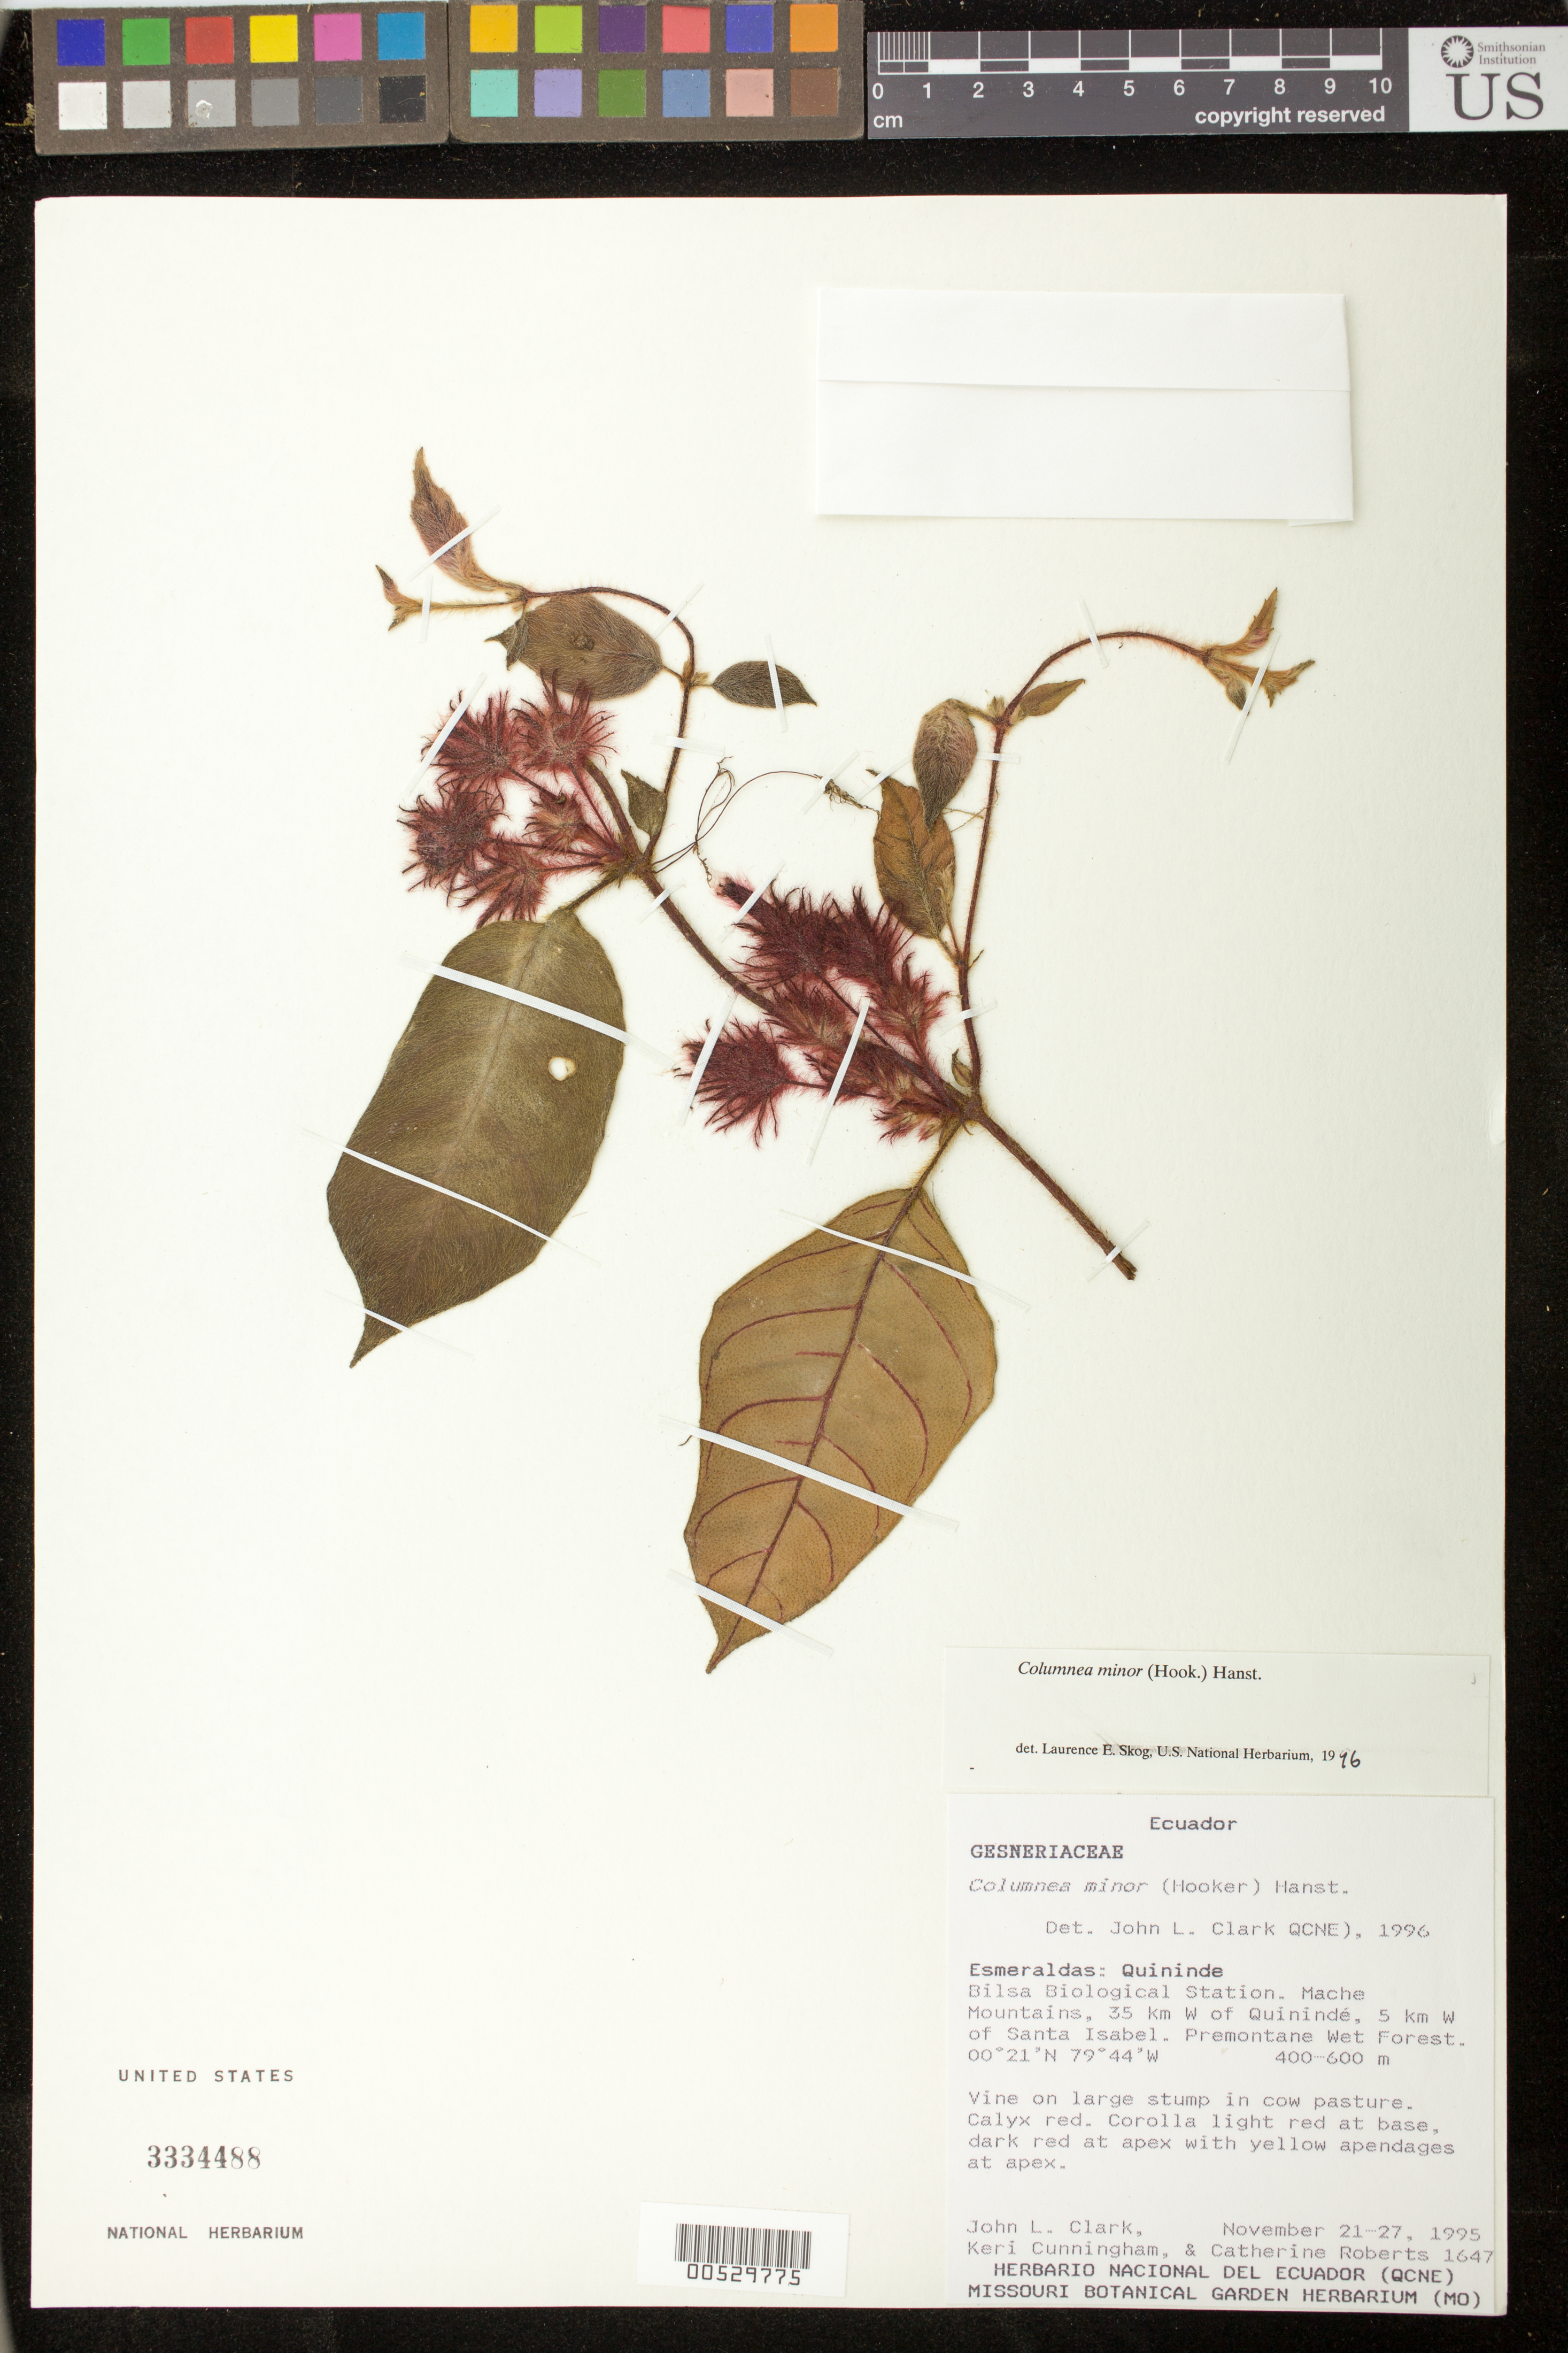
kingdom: Plantae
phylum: Tracheophyta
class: Magnoliopsida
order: Lamiales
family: Gesneriaceae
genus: Columnea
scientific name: Columnea minor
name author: (Hook.) Hanst.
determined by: Skog, Laurence E.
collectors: J. L. Clark, K. Cunningham & C. Roberts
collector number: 1647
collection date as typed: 21-27 Nov 1995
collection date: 1995-11-21/1995-11-27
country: Ecuador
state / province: Esmeraldas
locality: Quininde: Bilsa Biological Station, Mache Mountains, 35 km W of Quinindé, 5 km W of Santa Isabel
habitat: Premontane wet forest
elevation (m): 400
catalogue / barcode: US 3334488